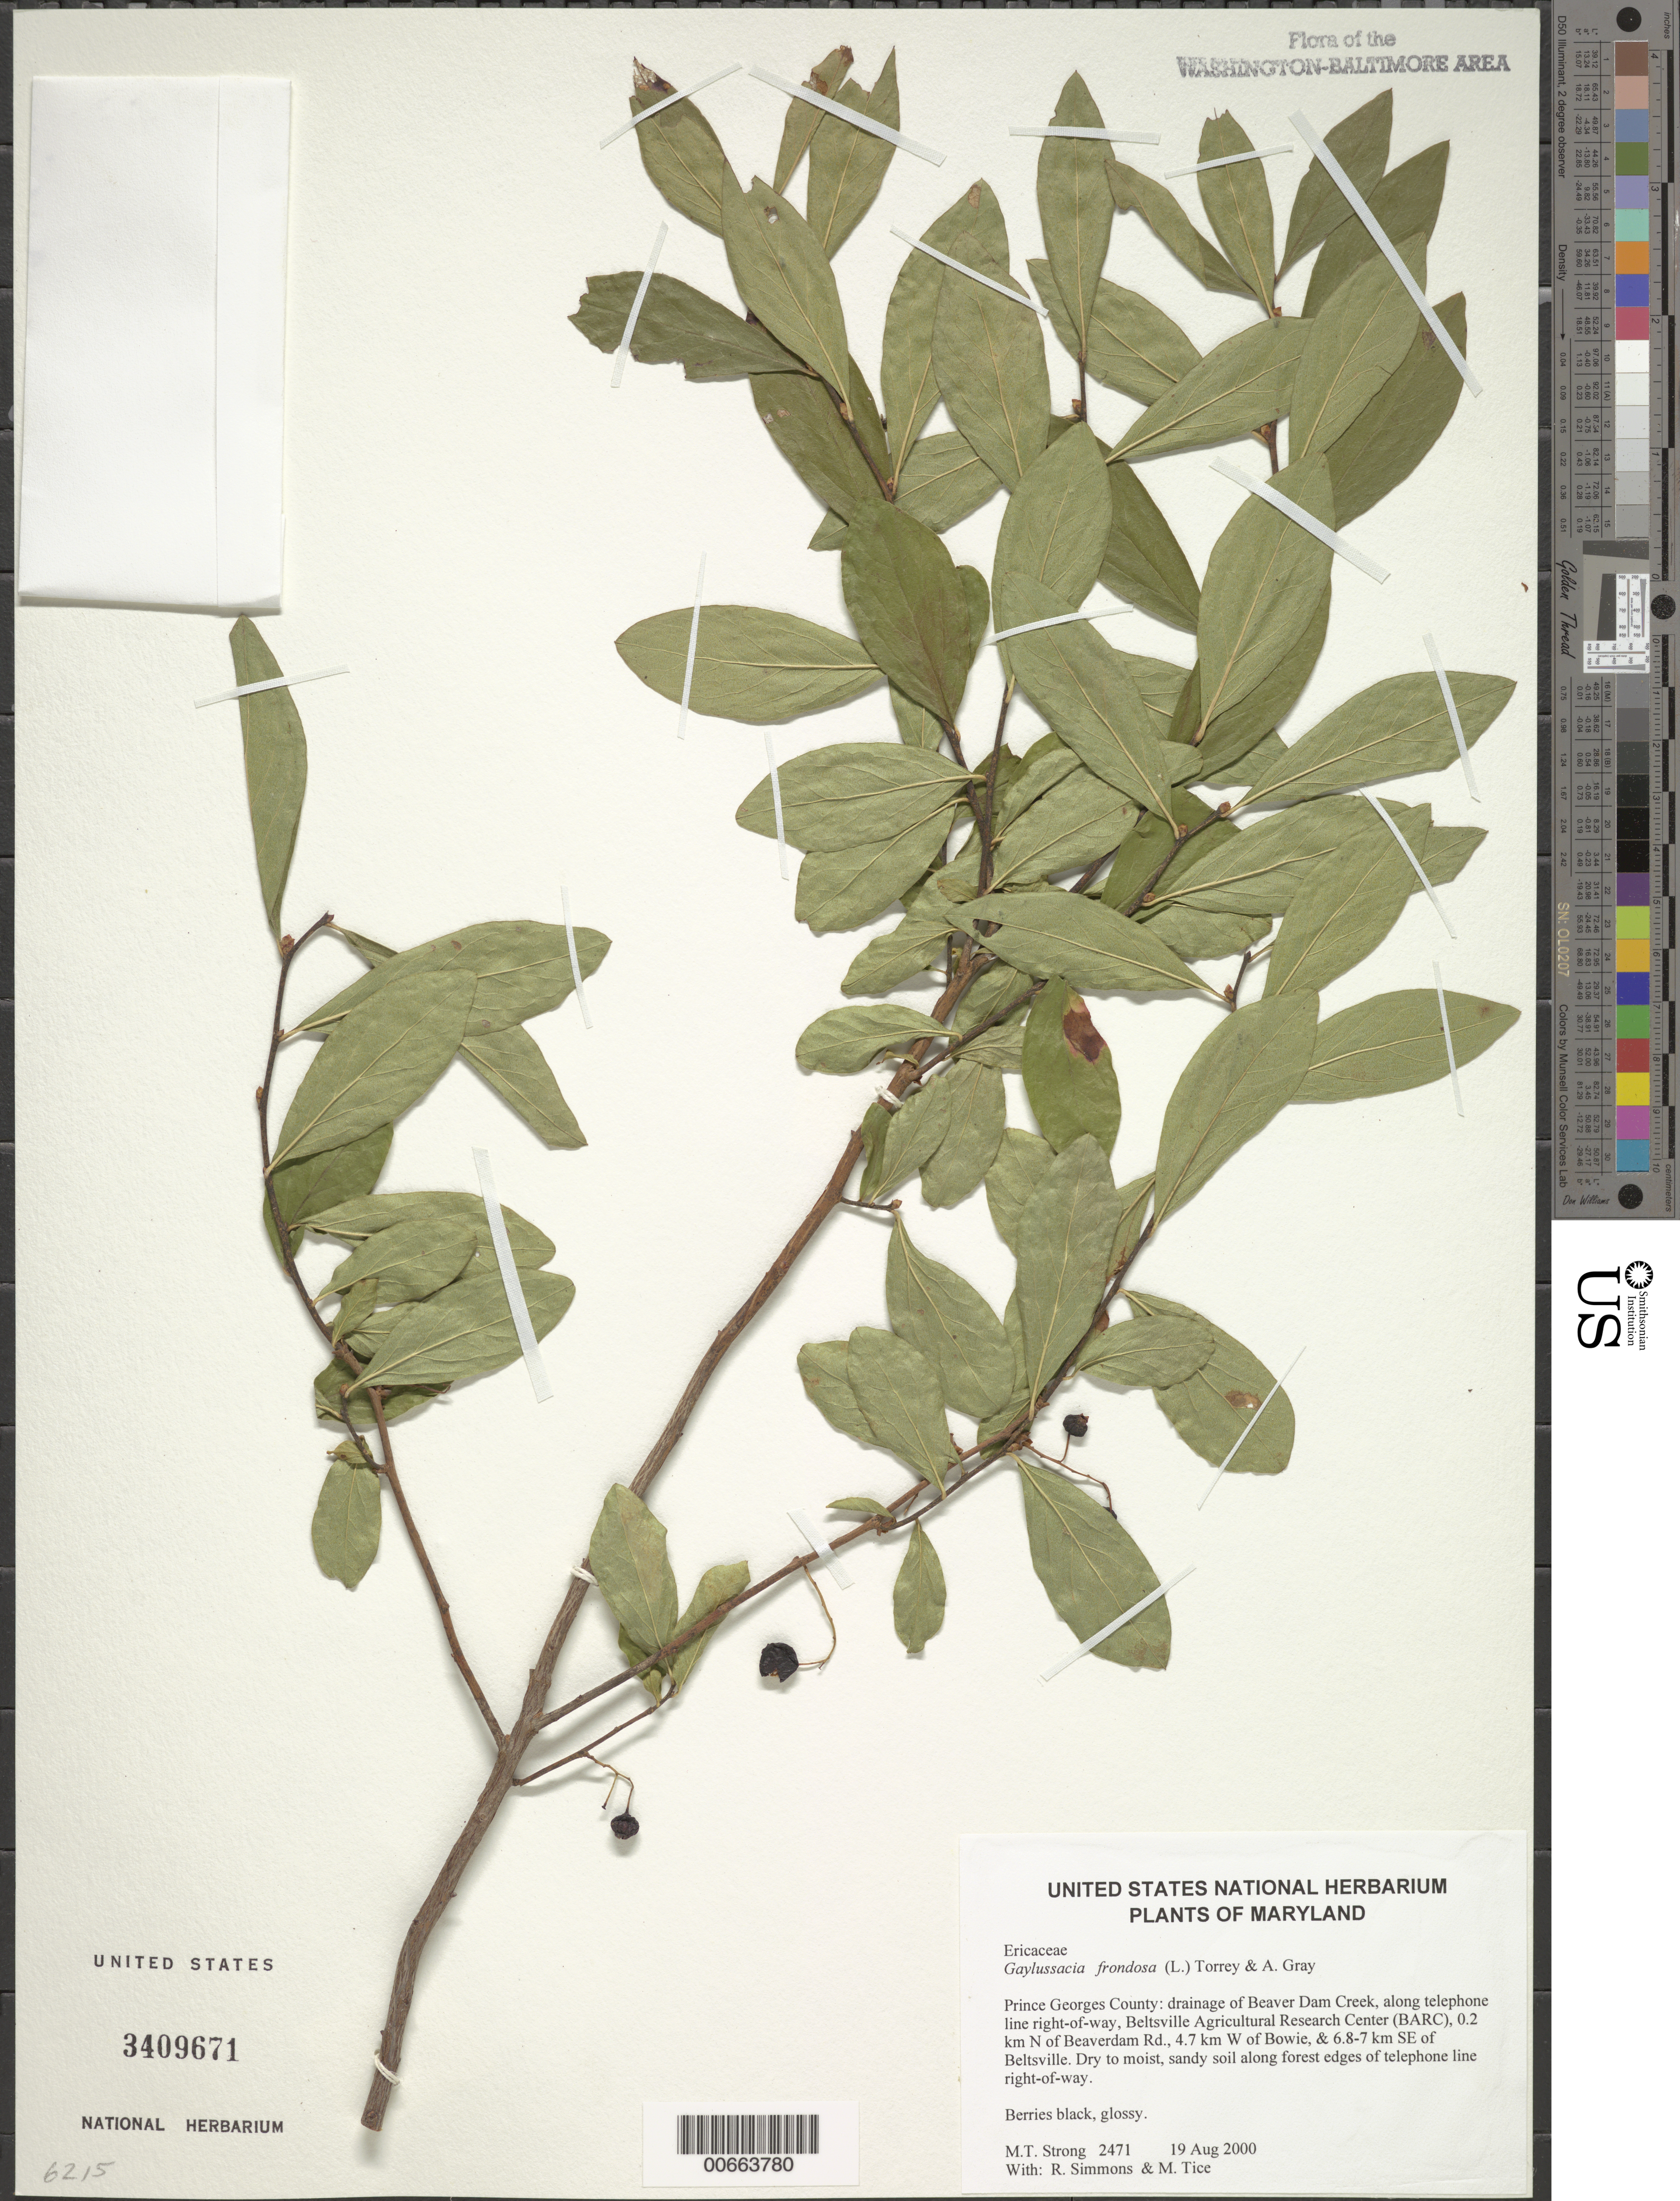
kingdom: Plantae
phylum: Tracheophyta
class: Magnoliopsida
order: Ericales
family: Ericaceae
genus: Gaylussacia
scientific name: Gaylussacia frondosa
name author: (L.) Torr. & A. Gray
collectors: M. T. Strong, R. Simmons & M. Tice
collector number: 2471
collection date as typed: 19 Aug 2000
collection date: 2000-08-19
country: United States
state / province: Maryland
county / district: Prince George's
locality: Drainage of Beaver Dam Creek, along telephone line right-of-way, Beltsville Agricultural Research Center (BARC), 0.2 km N of Beaverdam Rd., 4.7 km W of Bowie, & 6.8-7 km SE of Beltsville.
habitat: Dry to moist, sandy soil along forest edges of telephone line right-of-way.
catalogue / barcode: US 3409671